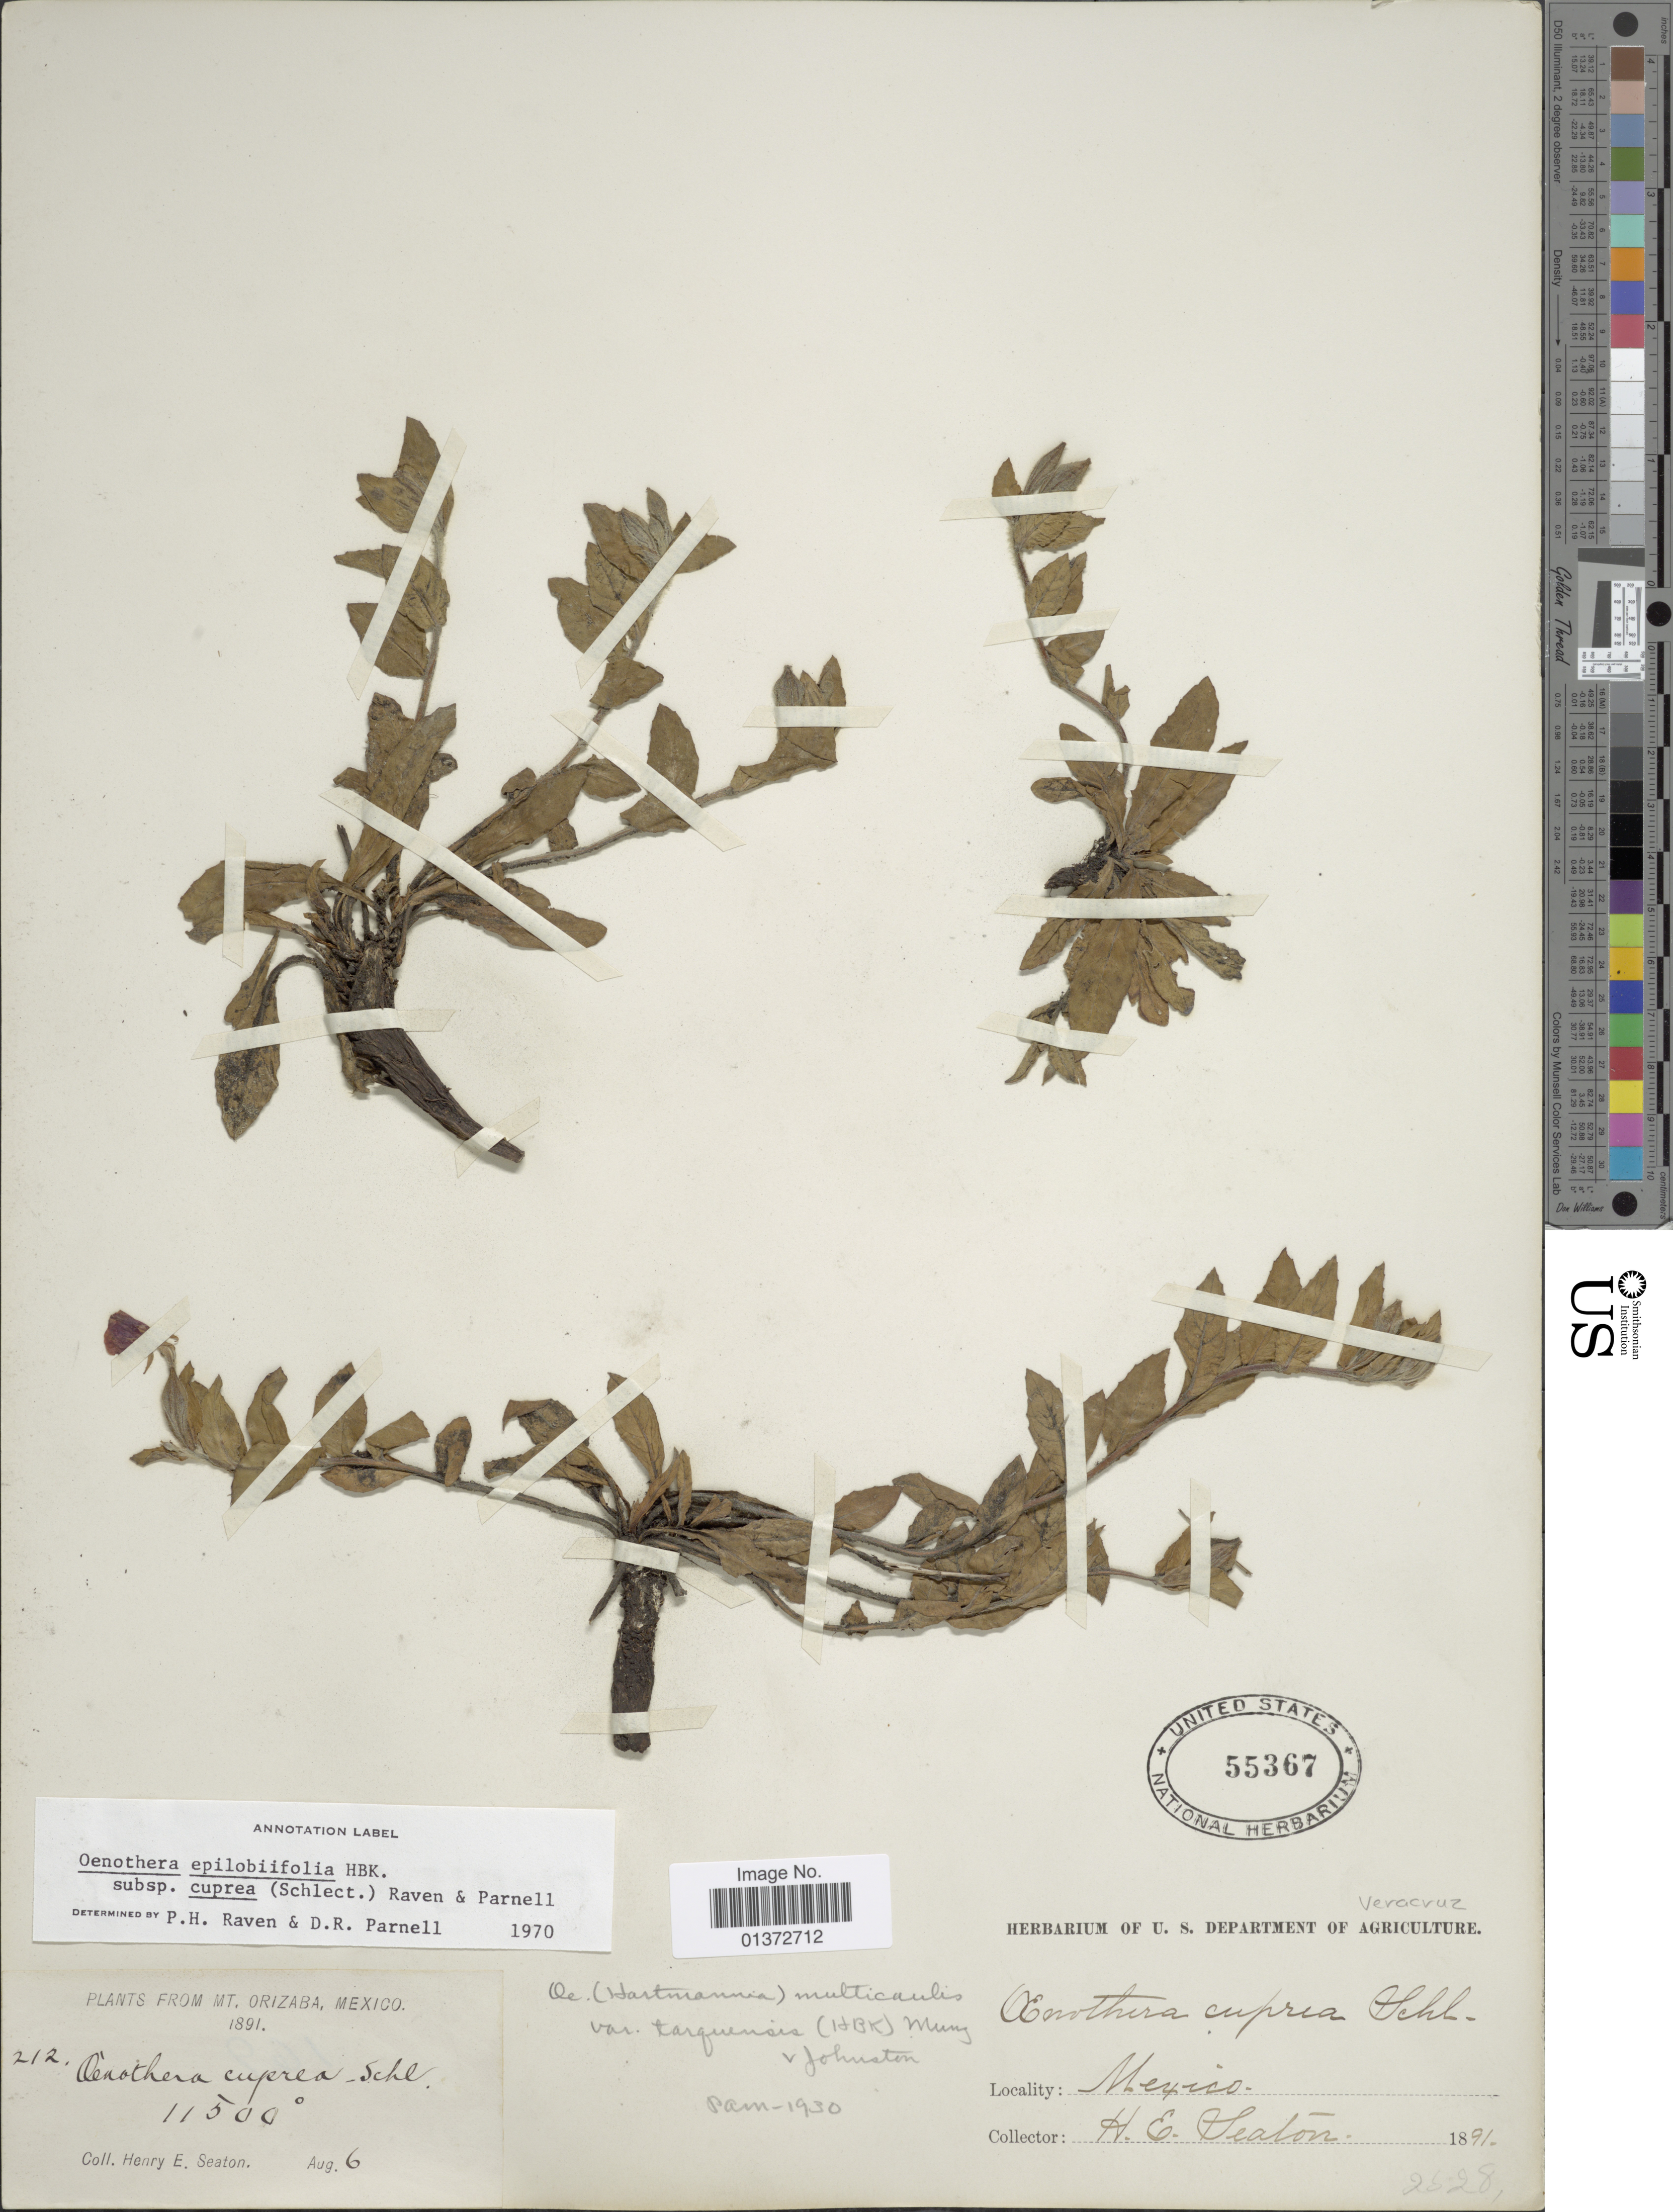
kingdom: Plantae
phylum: Tracheophyta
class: Magnoliopsida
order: Myrtales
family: Onagraceae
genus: Oenothera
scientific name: Oenothera epilobiifolia subsp. cuprea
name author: (Schltdl.) P.H. Raven & D.R. Parn.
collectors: H. E. Seaton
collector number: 212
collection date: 1891-08-06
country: Mexico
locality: Mt. Orizaba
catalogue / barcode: US 55367